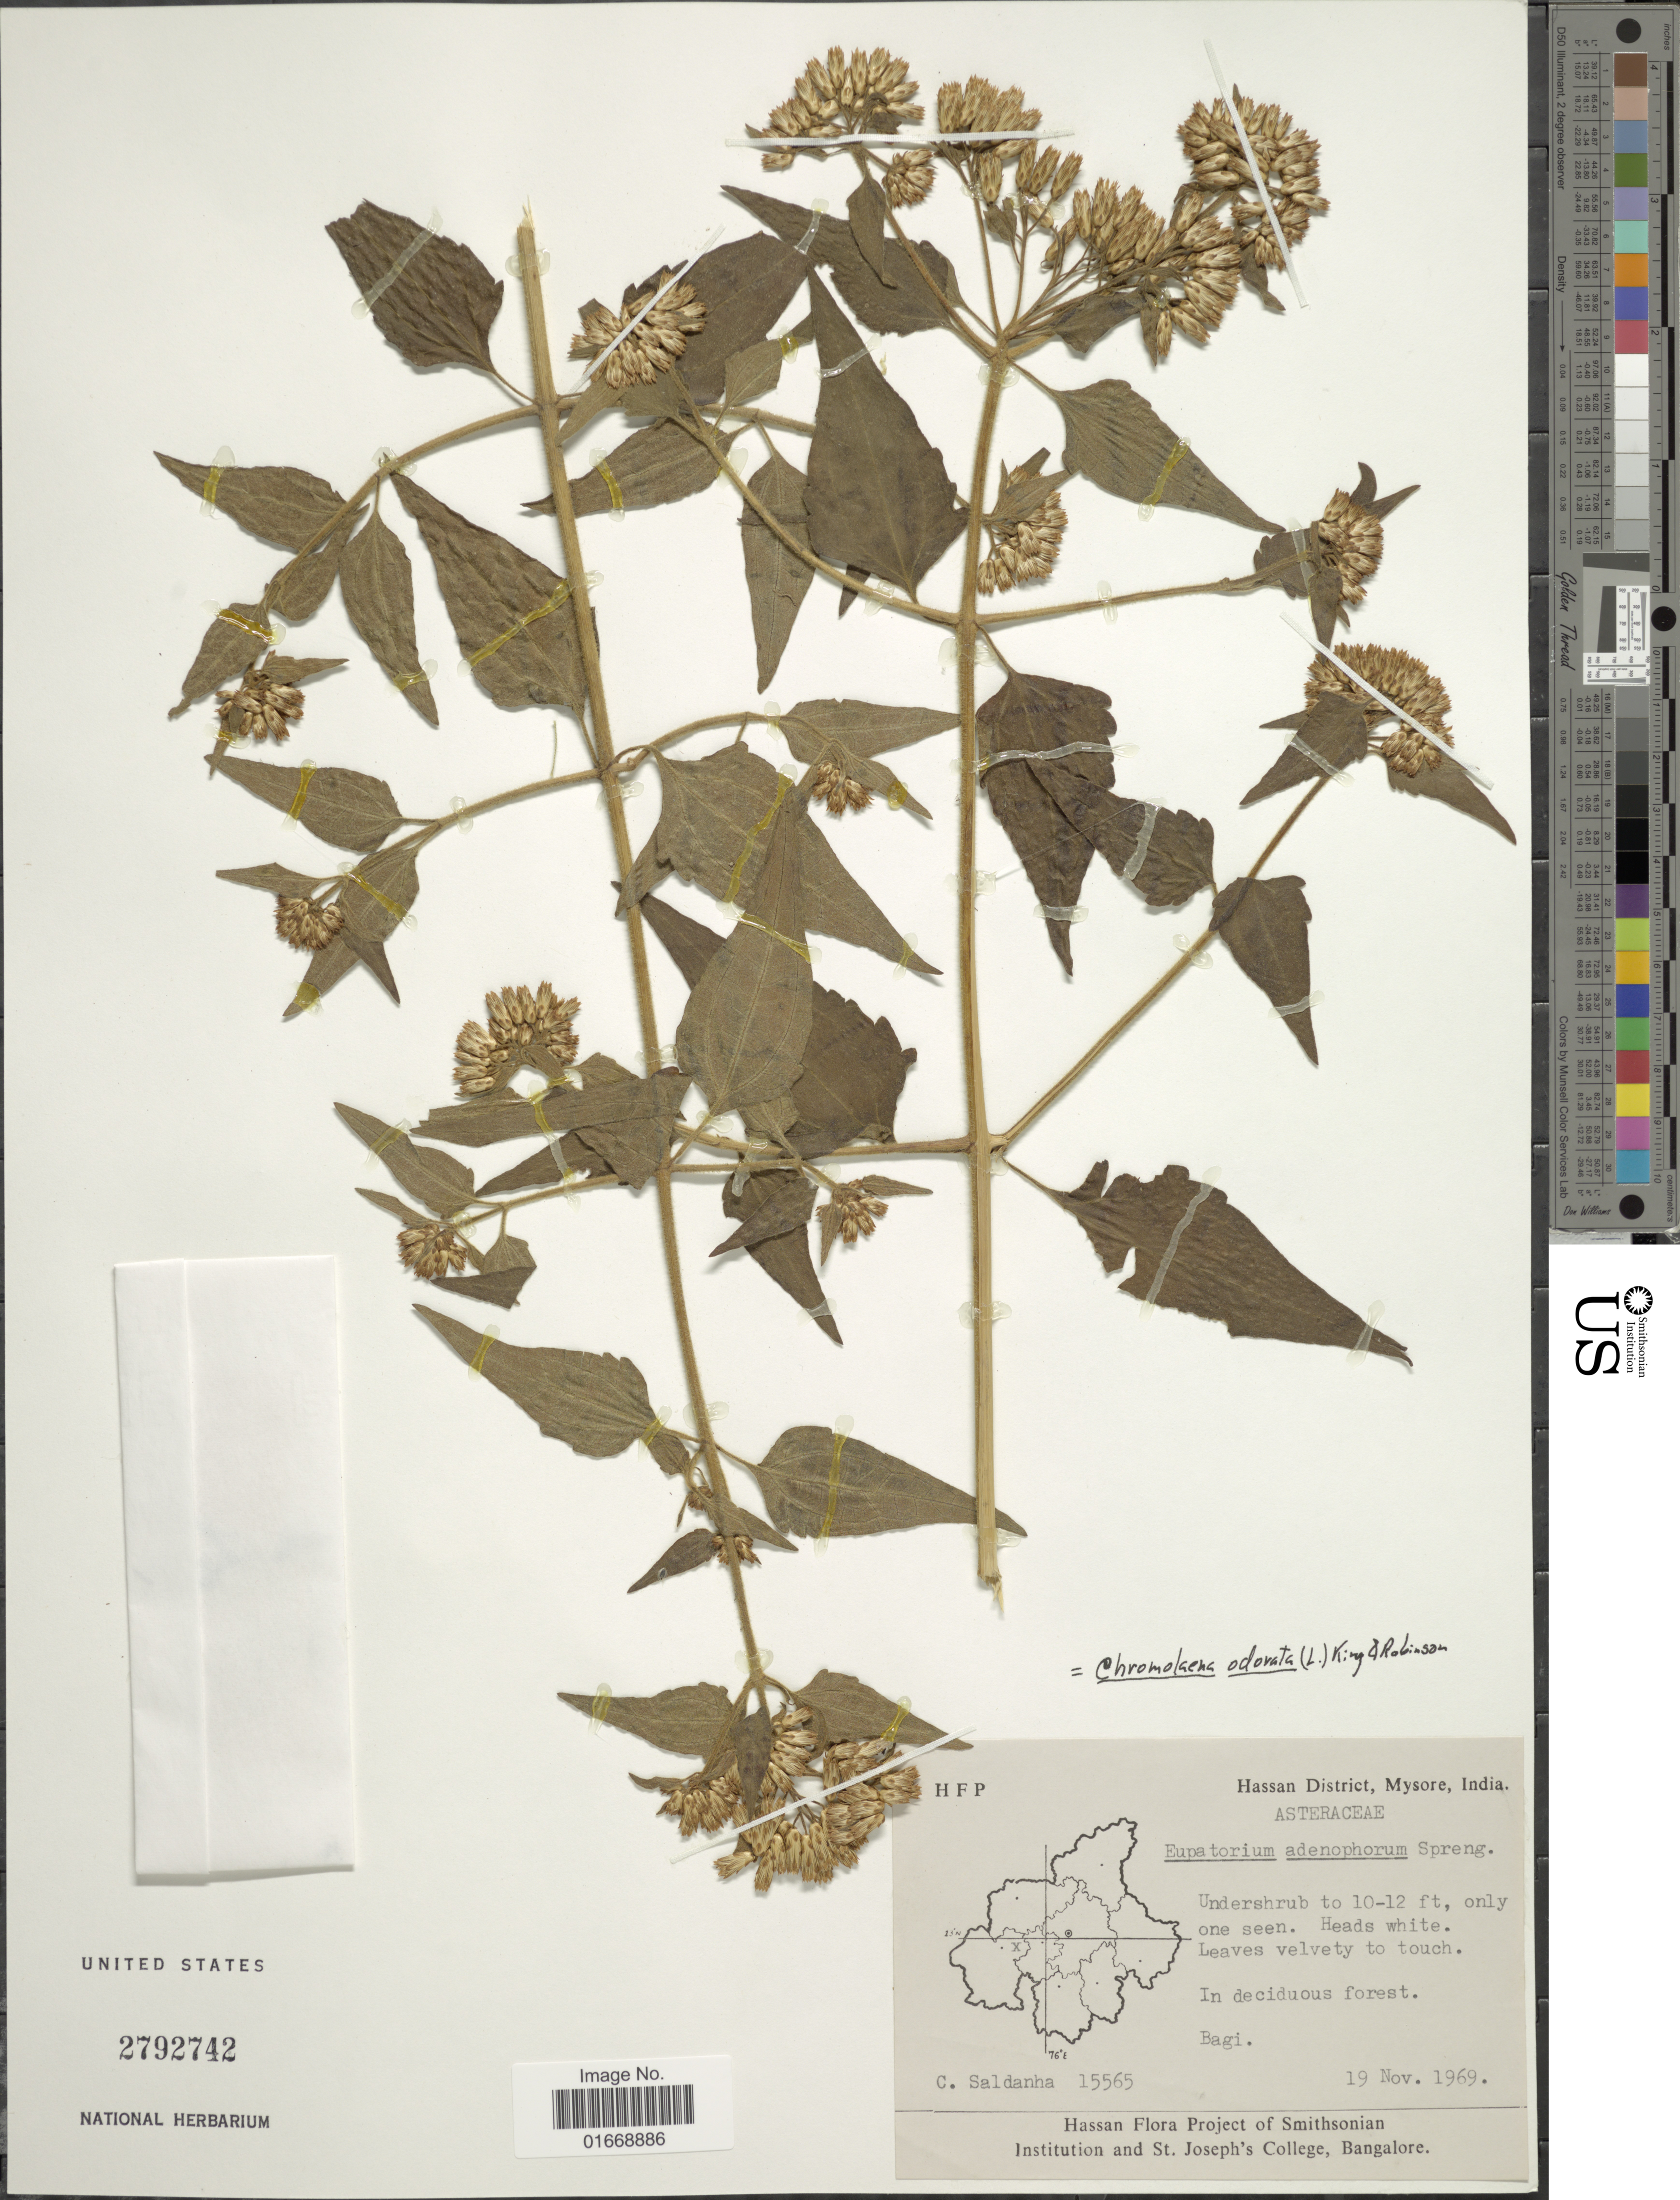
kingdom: Plantae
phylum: Tracheophyta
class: Magnoliopsida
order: Asterales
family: Asteraceae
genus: Chromolaena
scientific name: Chromolaena odorata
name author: (L.) R.M. King & H. Rob.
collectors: C. Saldanha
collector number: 15565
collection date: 1969-11-19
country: India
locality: Hassan District, Mysore, Bagi.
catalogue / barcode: US 2792742